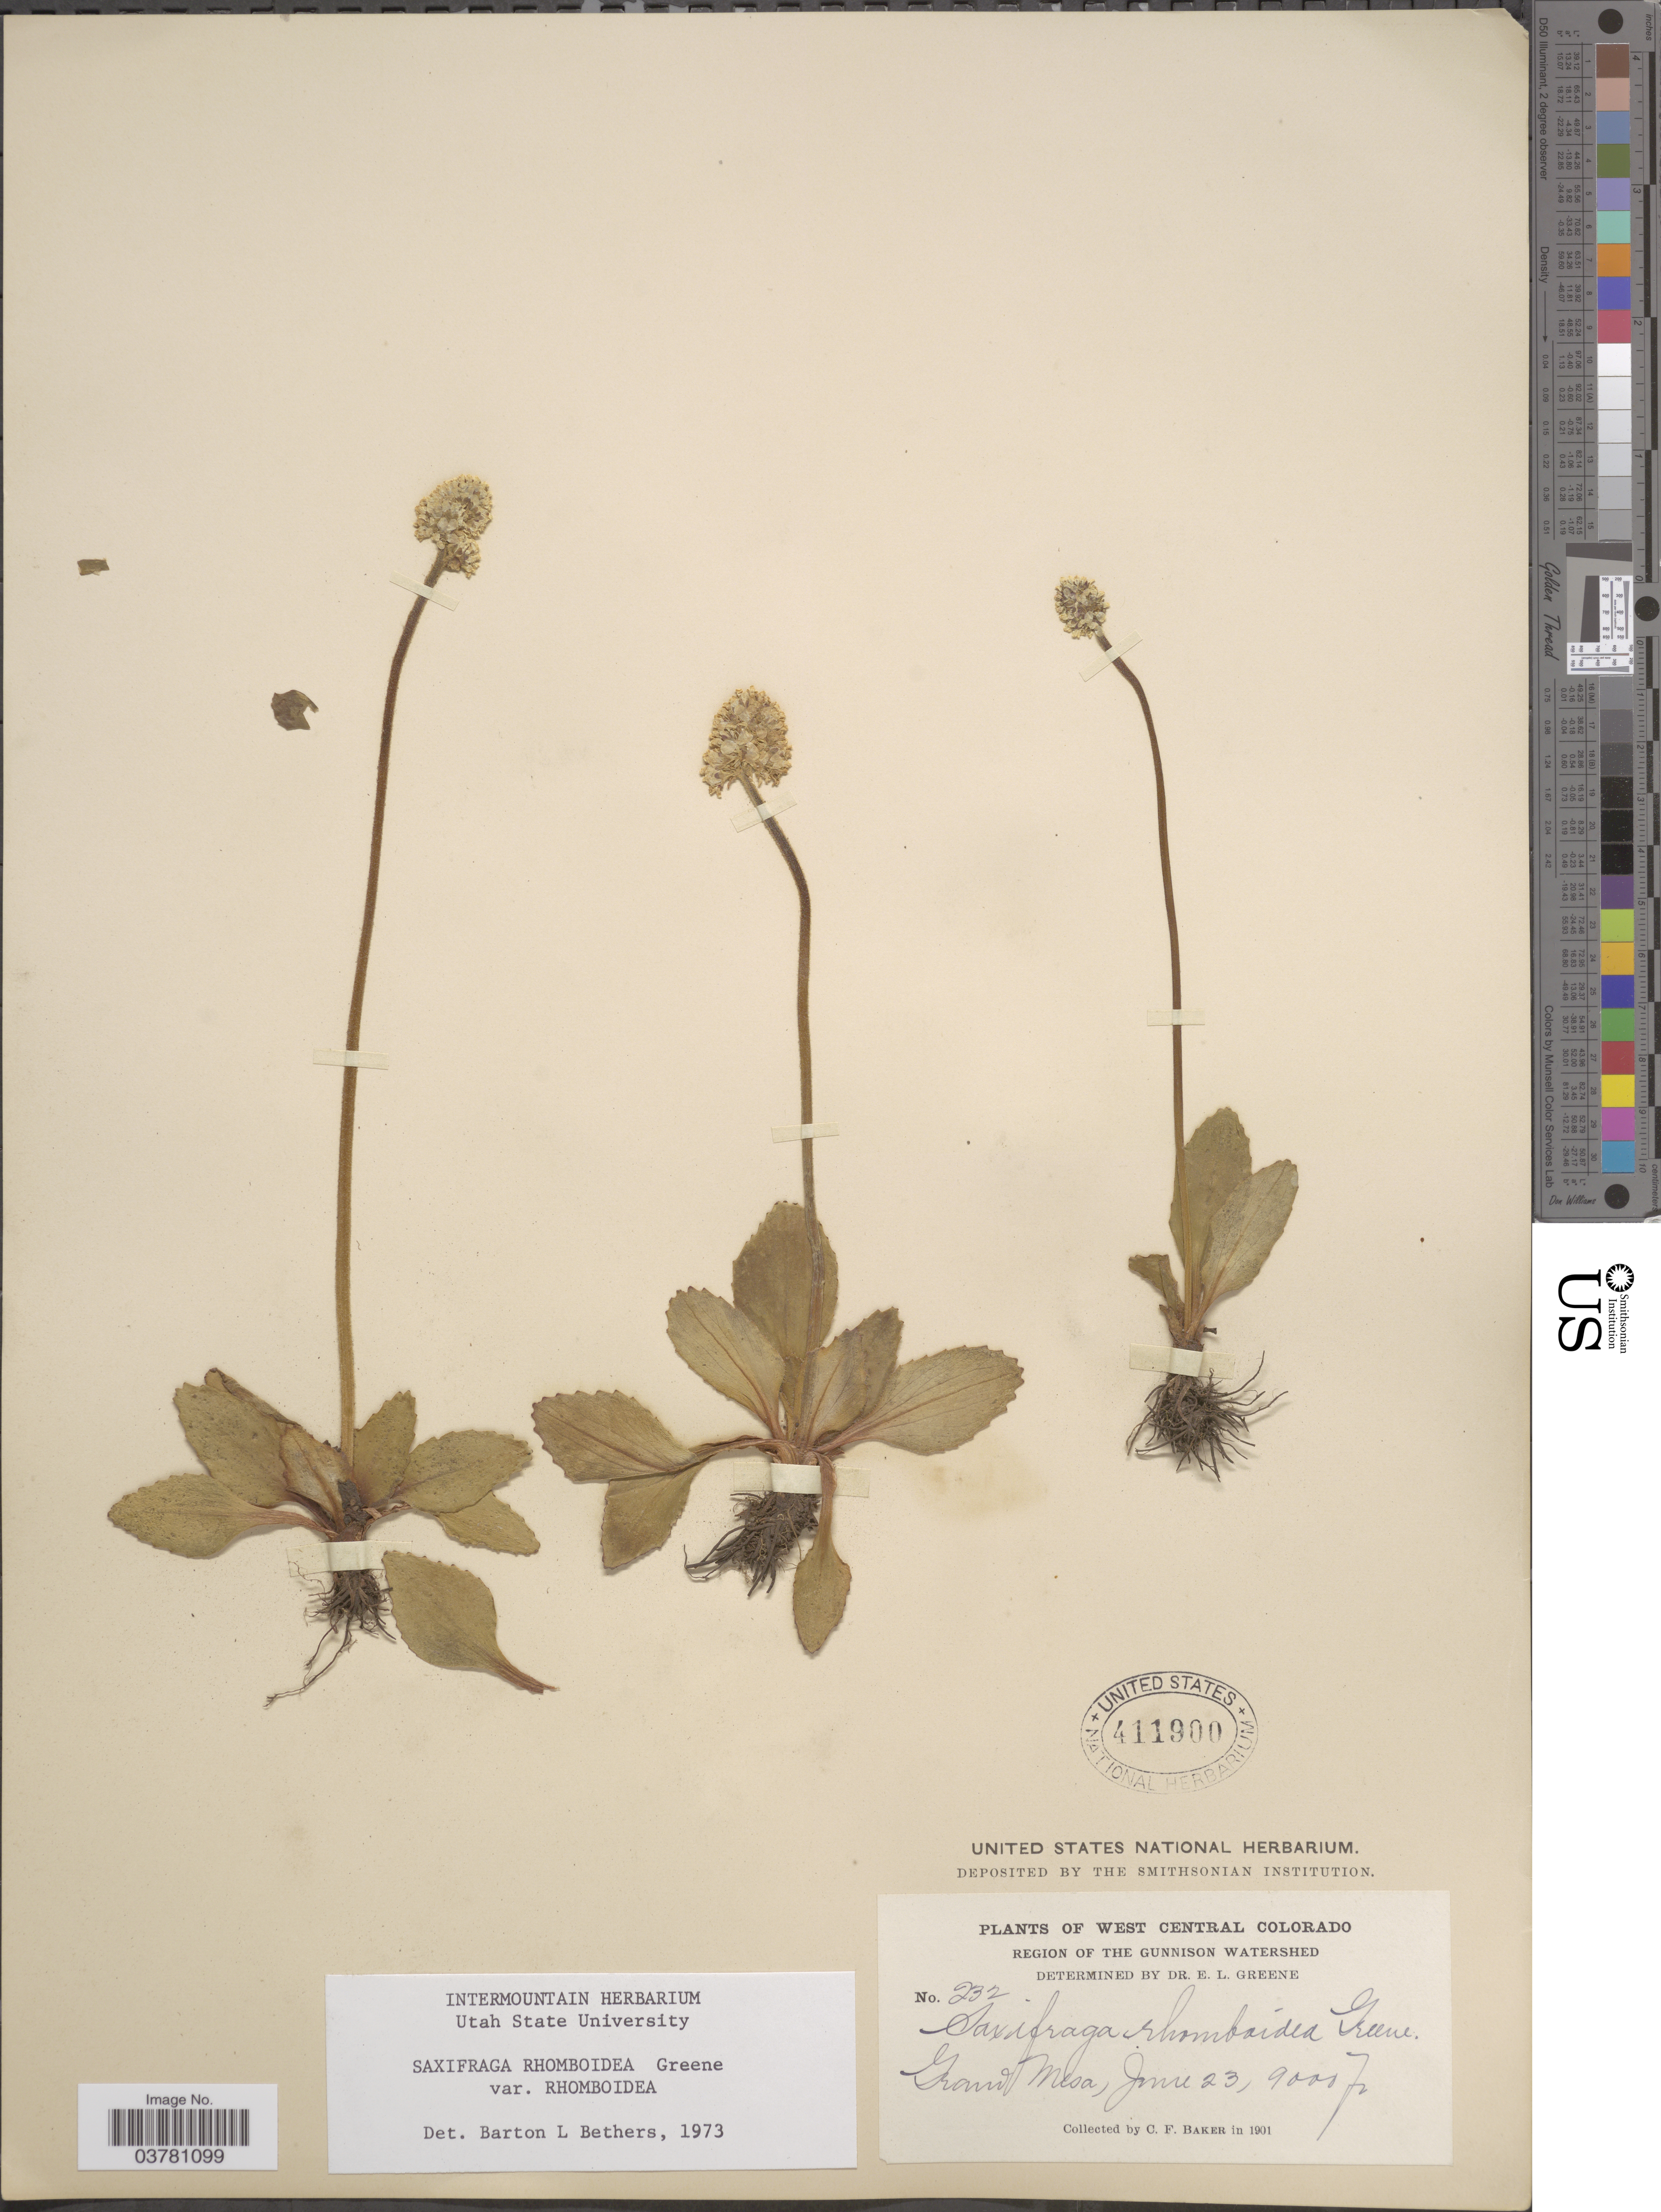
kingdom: Plantae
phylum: Tracheophyta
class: Magnoliopsida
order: Saxifragales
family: Saxifragaceae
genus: Micranthes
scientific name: Micranthes rhomboidea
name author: (Greene) Small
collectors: C. F. Baker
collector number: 232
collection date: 1901-06-23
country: United States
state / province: Colorado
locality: West Central Colorado. Region of the Gunnison Watershed. Grand Mesa.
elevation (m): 2743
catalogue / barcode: US 411900